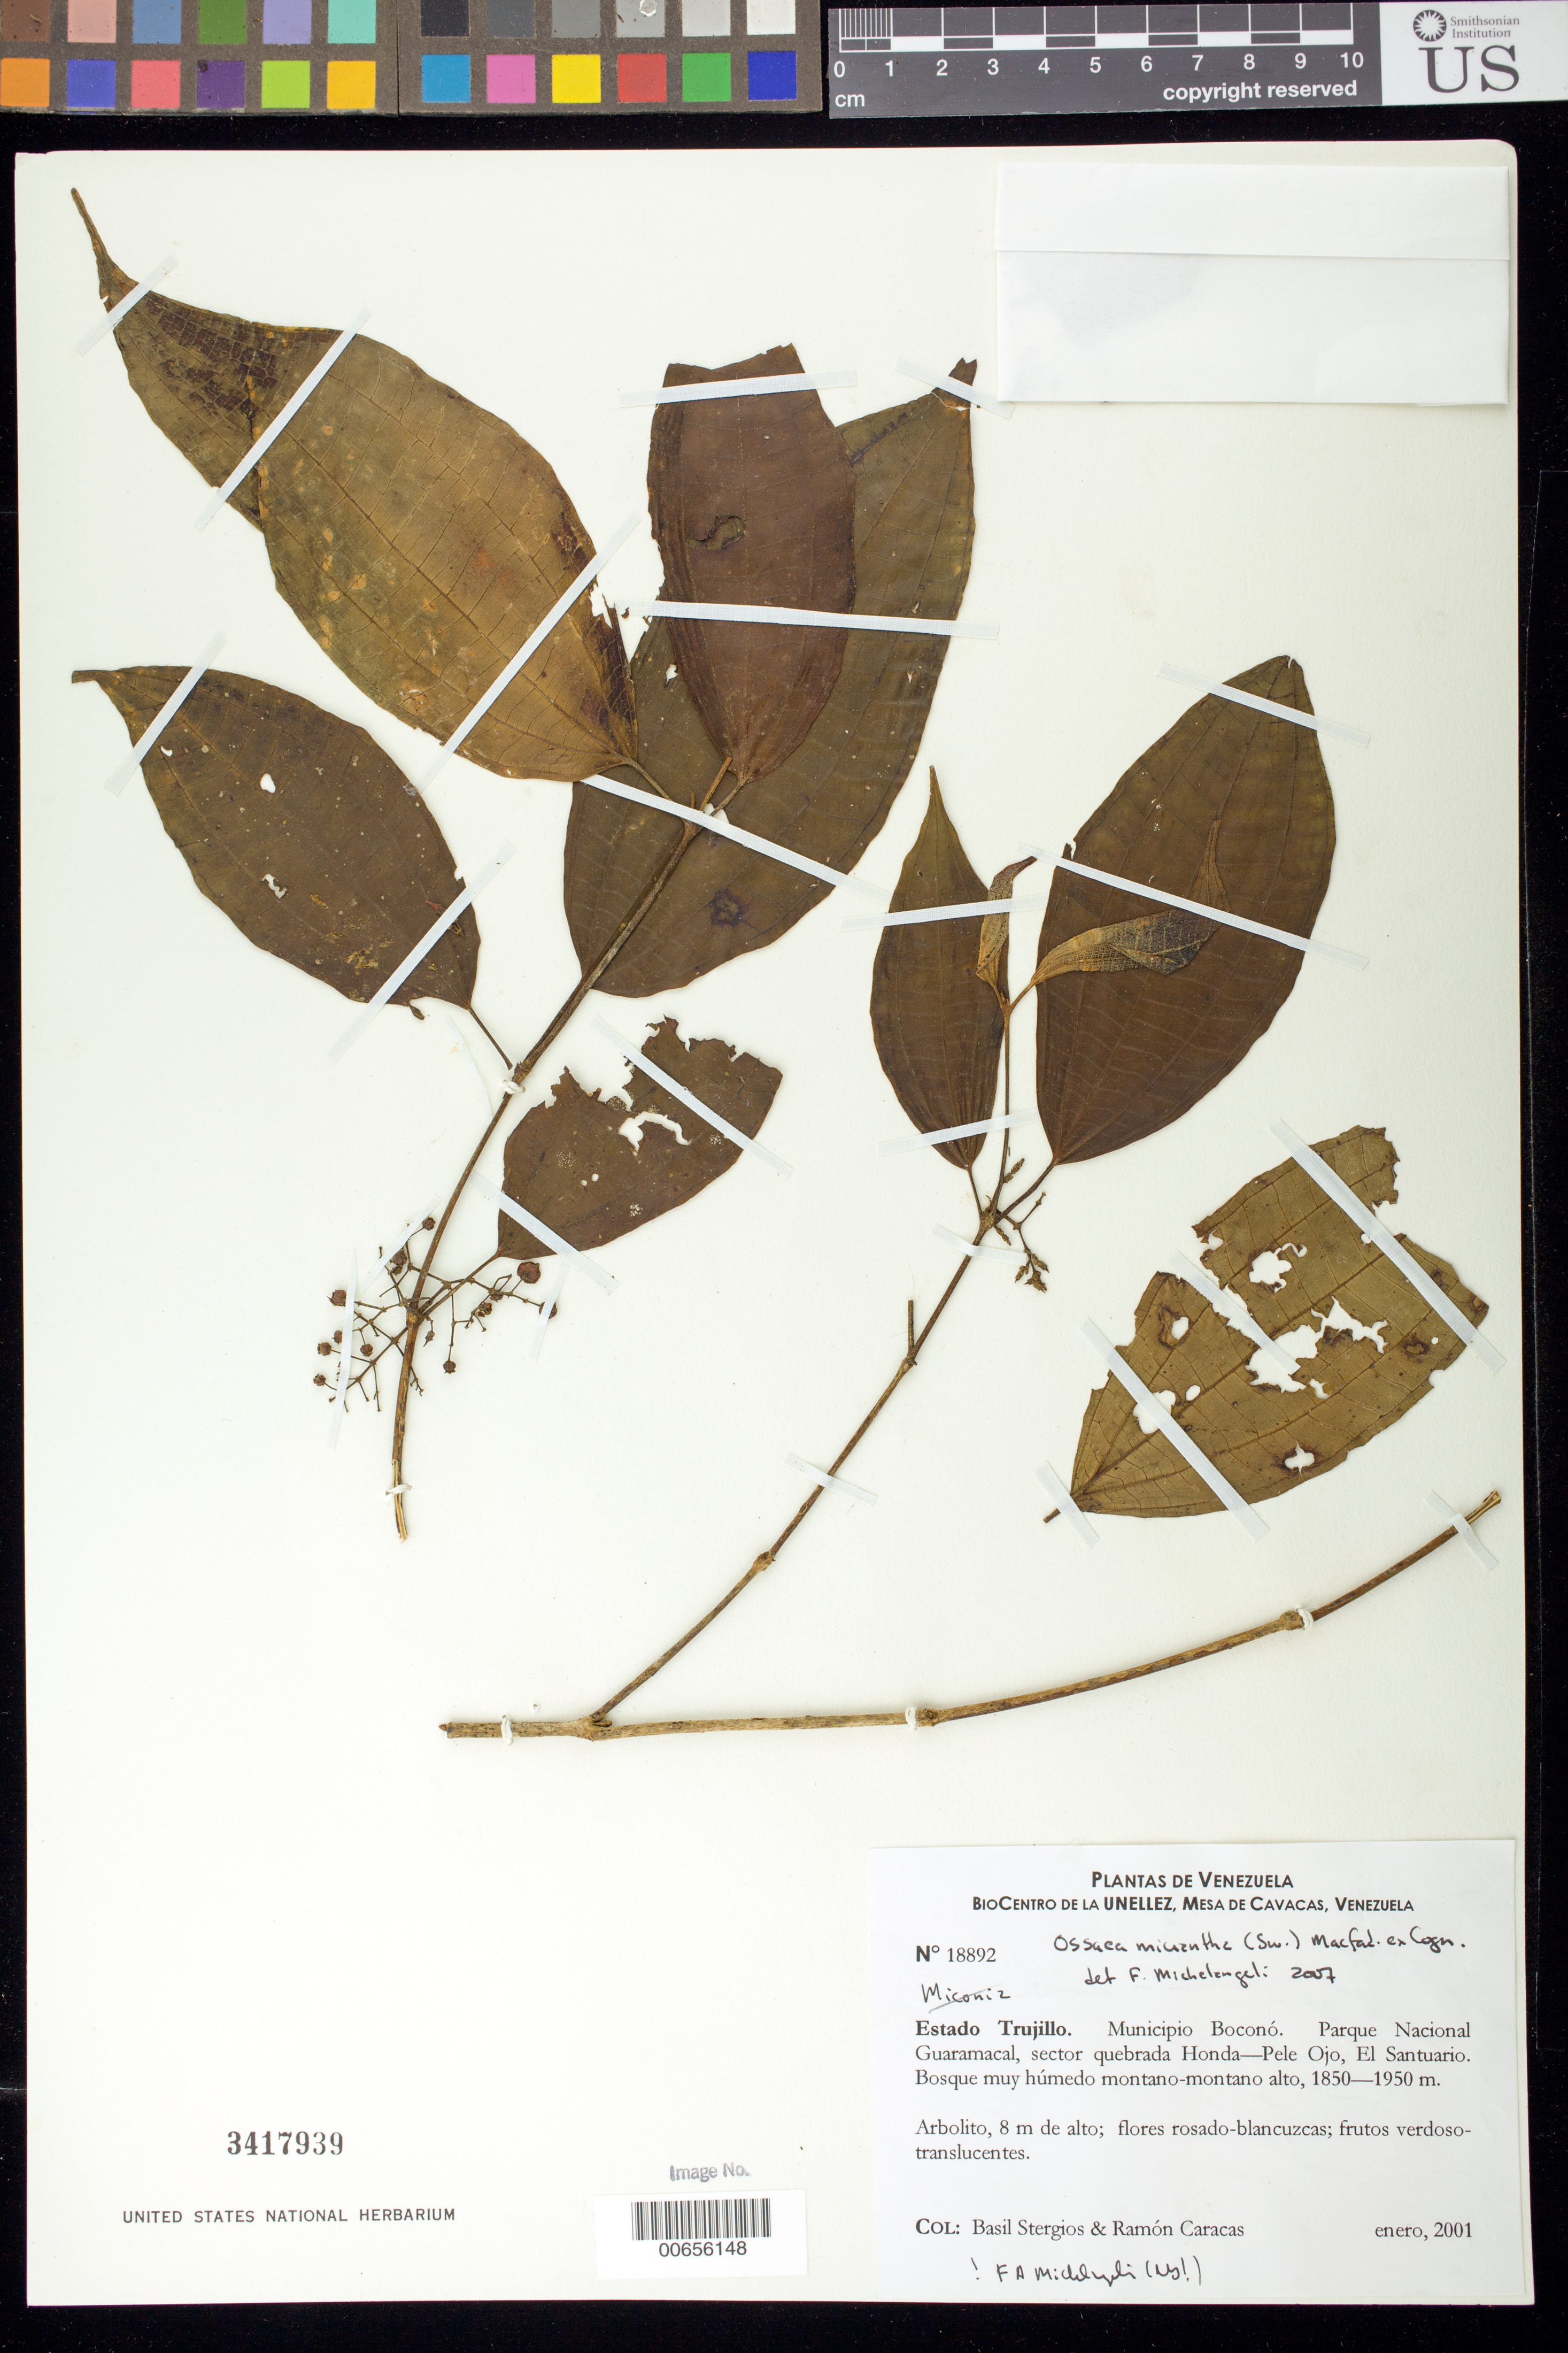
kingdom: Plantae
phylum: Tracheophyta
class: Magnoliopsida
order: Myrtales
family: Melastomataceae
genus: Miconia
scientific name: Miconia sp.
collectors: B. G. Stergios & R. Caracas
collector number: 18892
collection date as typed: Jan 2001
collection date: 2001-01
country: Venezuela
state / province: Trujillo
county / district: Boconó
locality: Parque Nacional Guaramacal, sector quebrada Honda-Pele Ojo, El Santuario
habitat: Bosque muy húmedo montano-montano alto.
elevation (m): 1850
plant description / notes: NY, PORT, US, VEN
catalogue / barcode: US 3417939